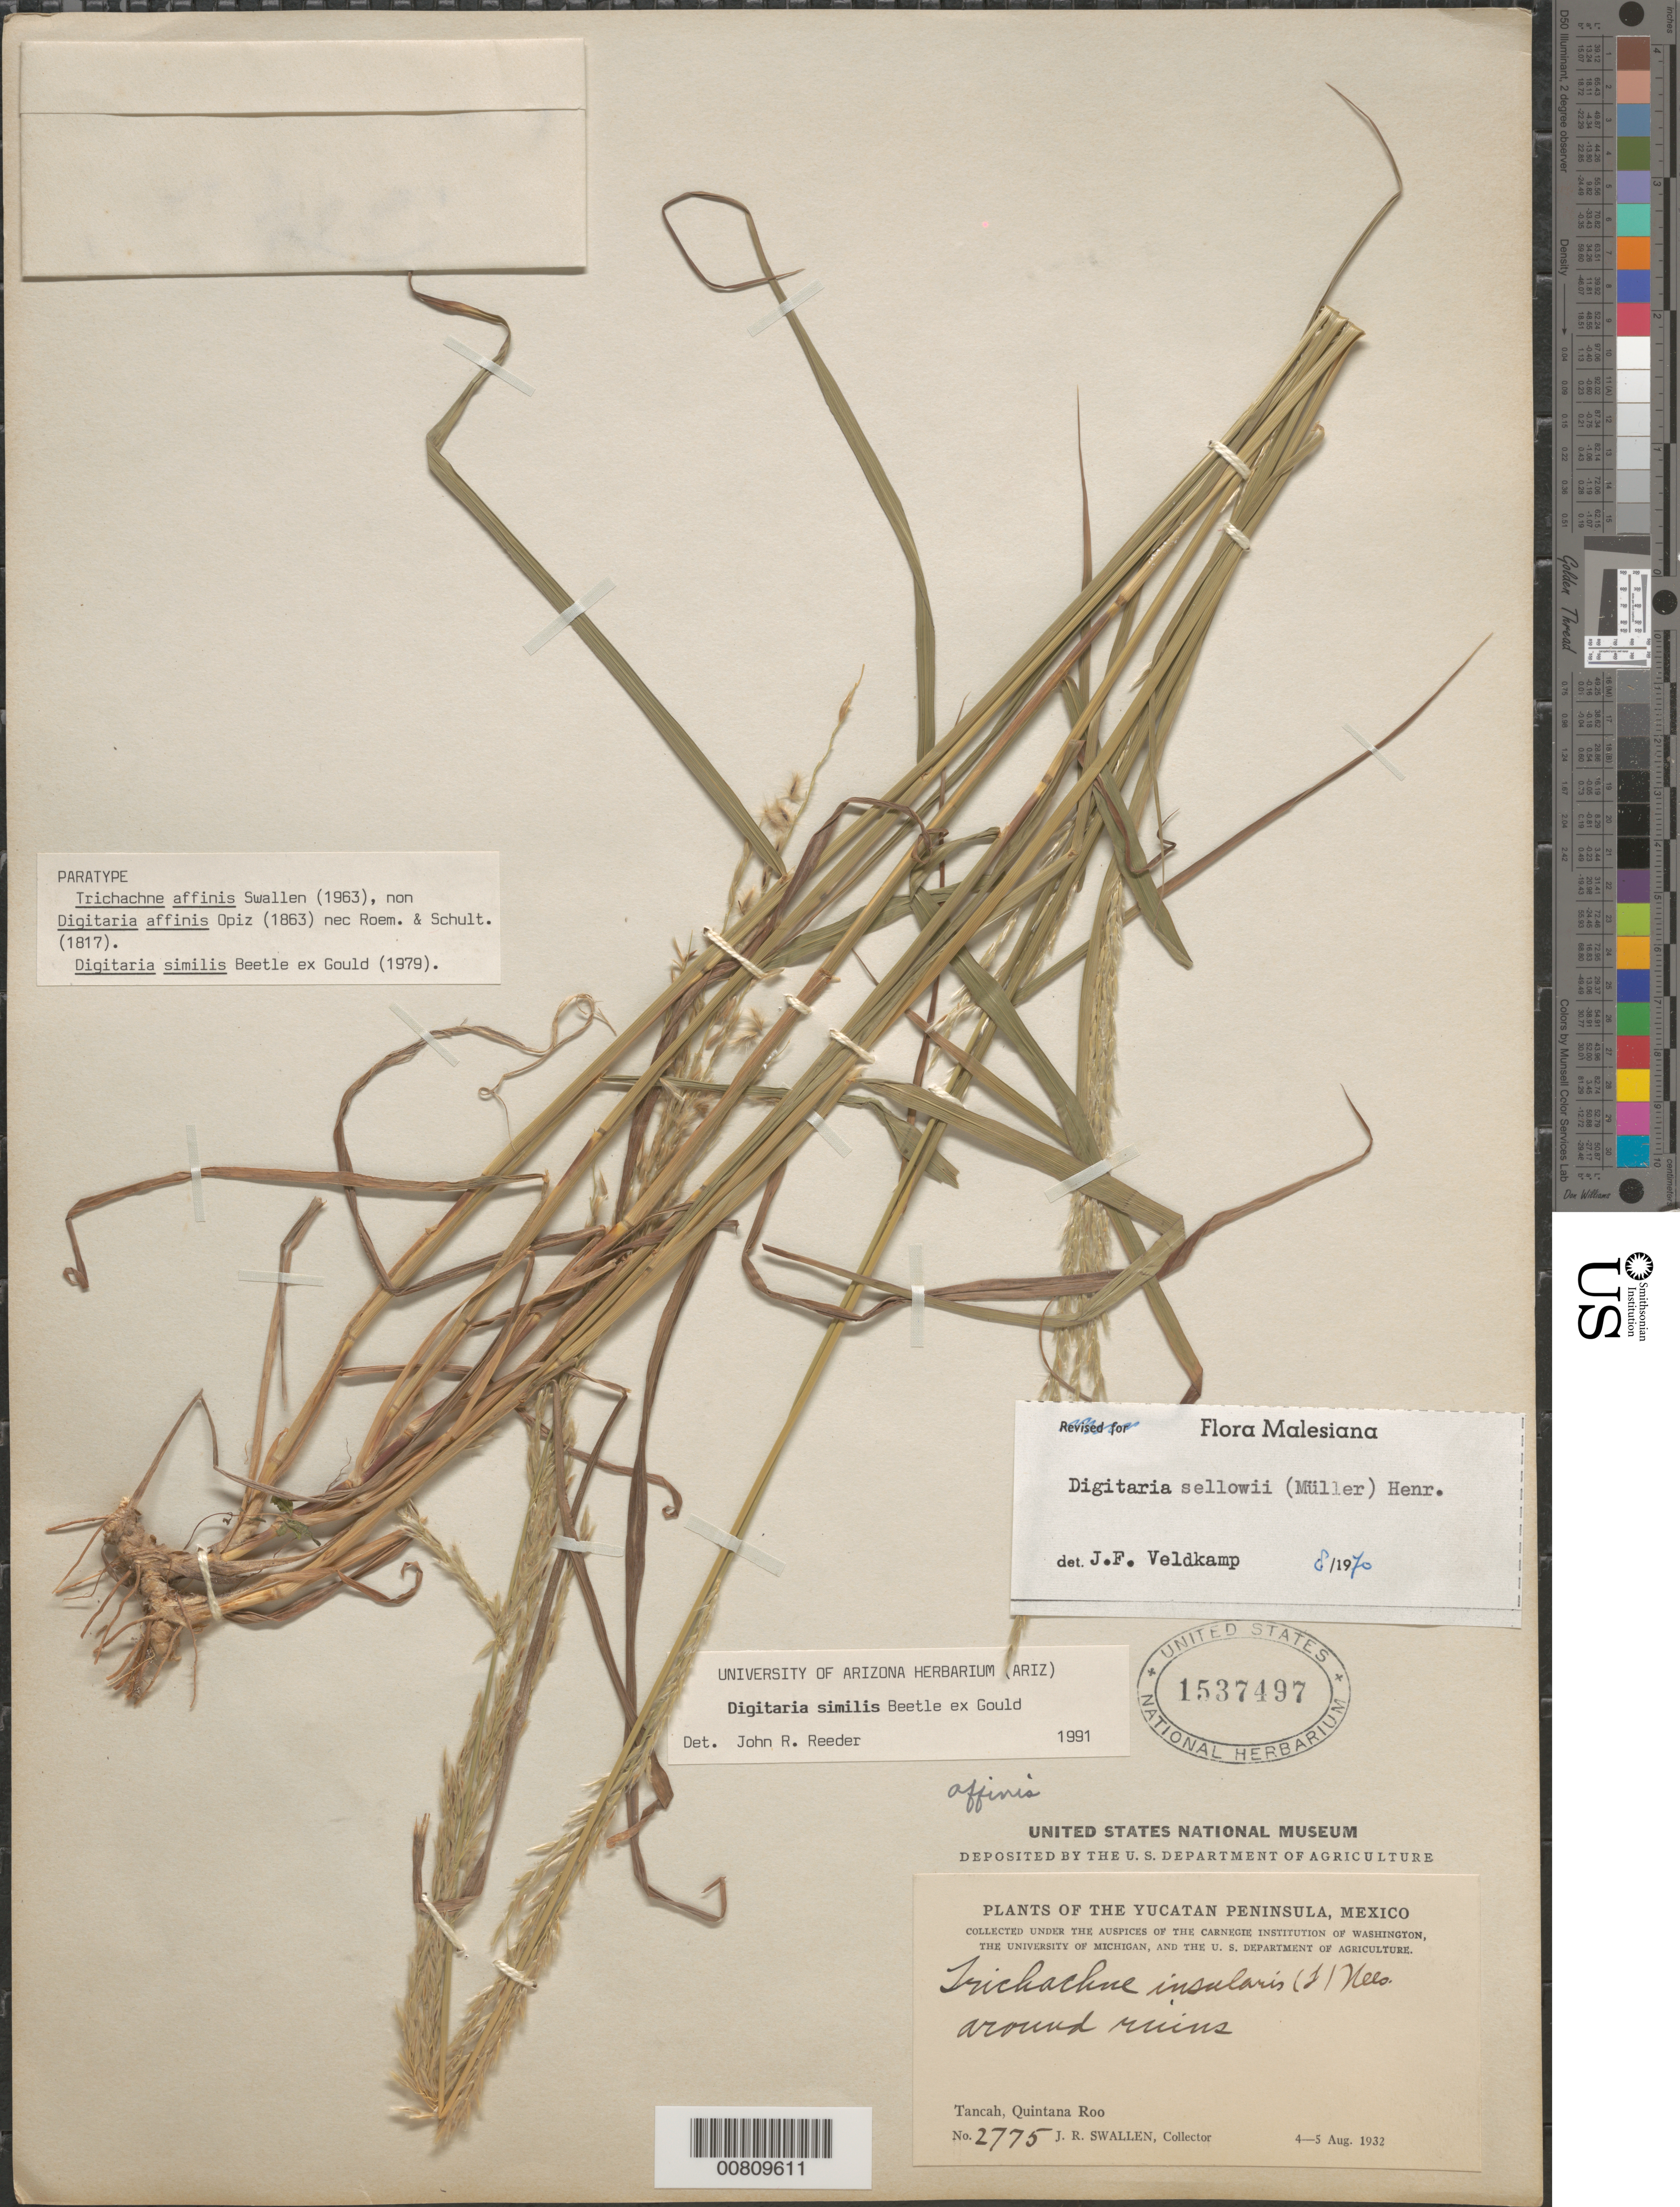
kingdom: Plantae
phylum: Tracheophyta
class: Liliopsida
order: Poales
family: Poaceae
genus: Digitaria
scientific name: Digitaria similis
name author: Beetle ex Gould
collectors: J. R. Swallen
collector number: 2775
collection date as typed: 04 Aug 1932 to 05 Aug 1932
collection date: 1932-08-04/1932-08-05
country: Mexico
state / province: Quintana Roo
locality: Tancah,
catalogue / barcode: US 1537497